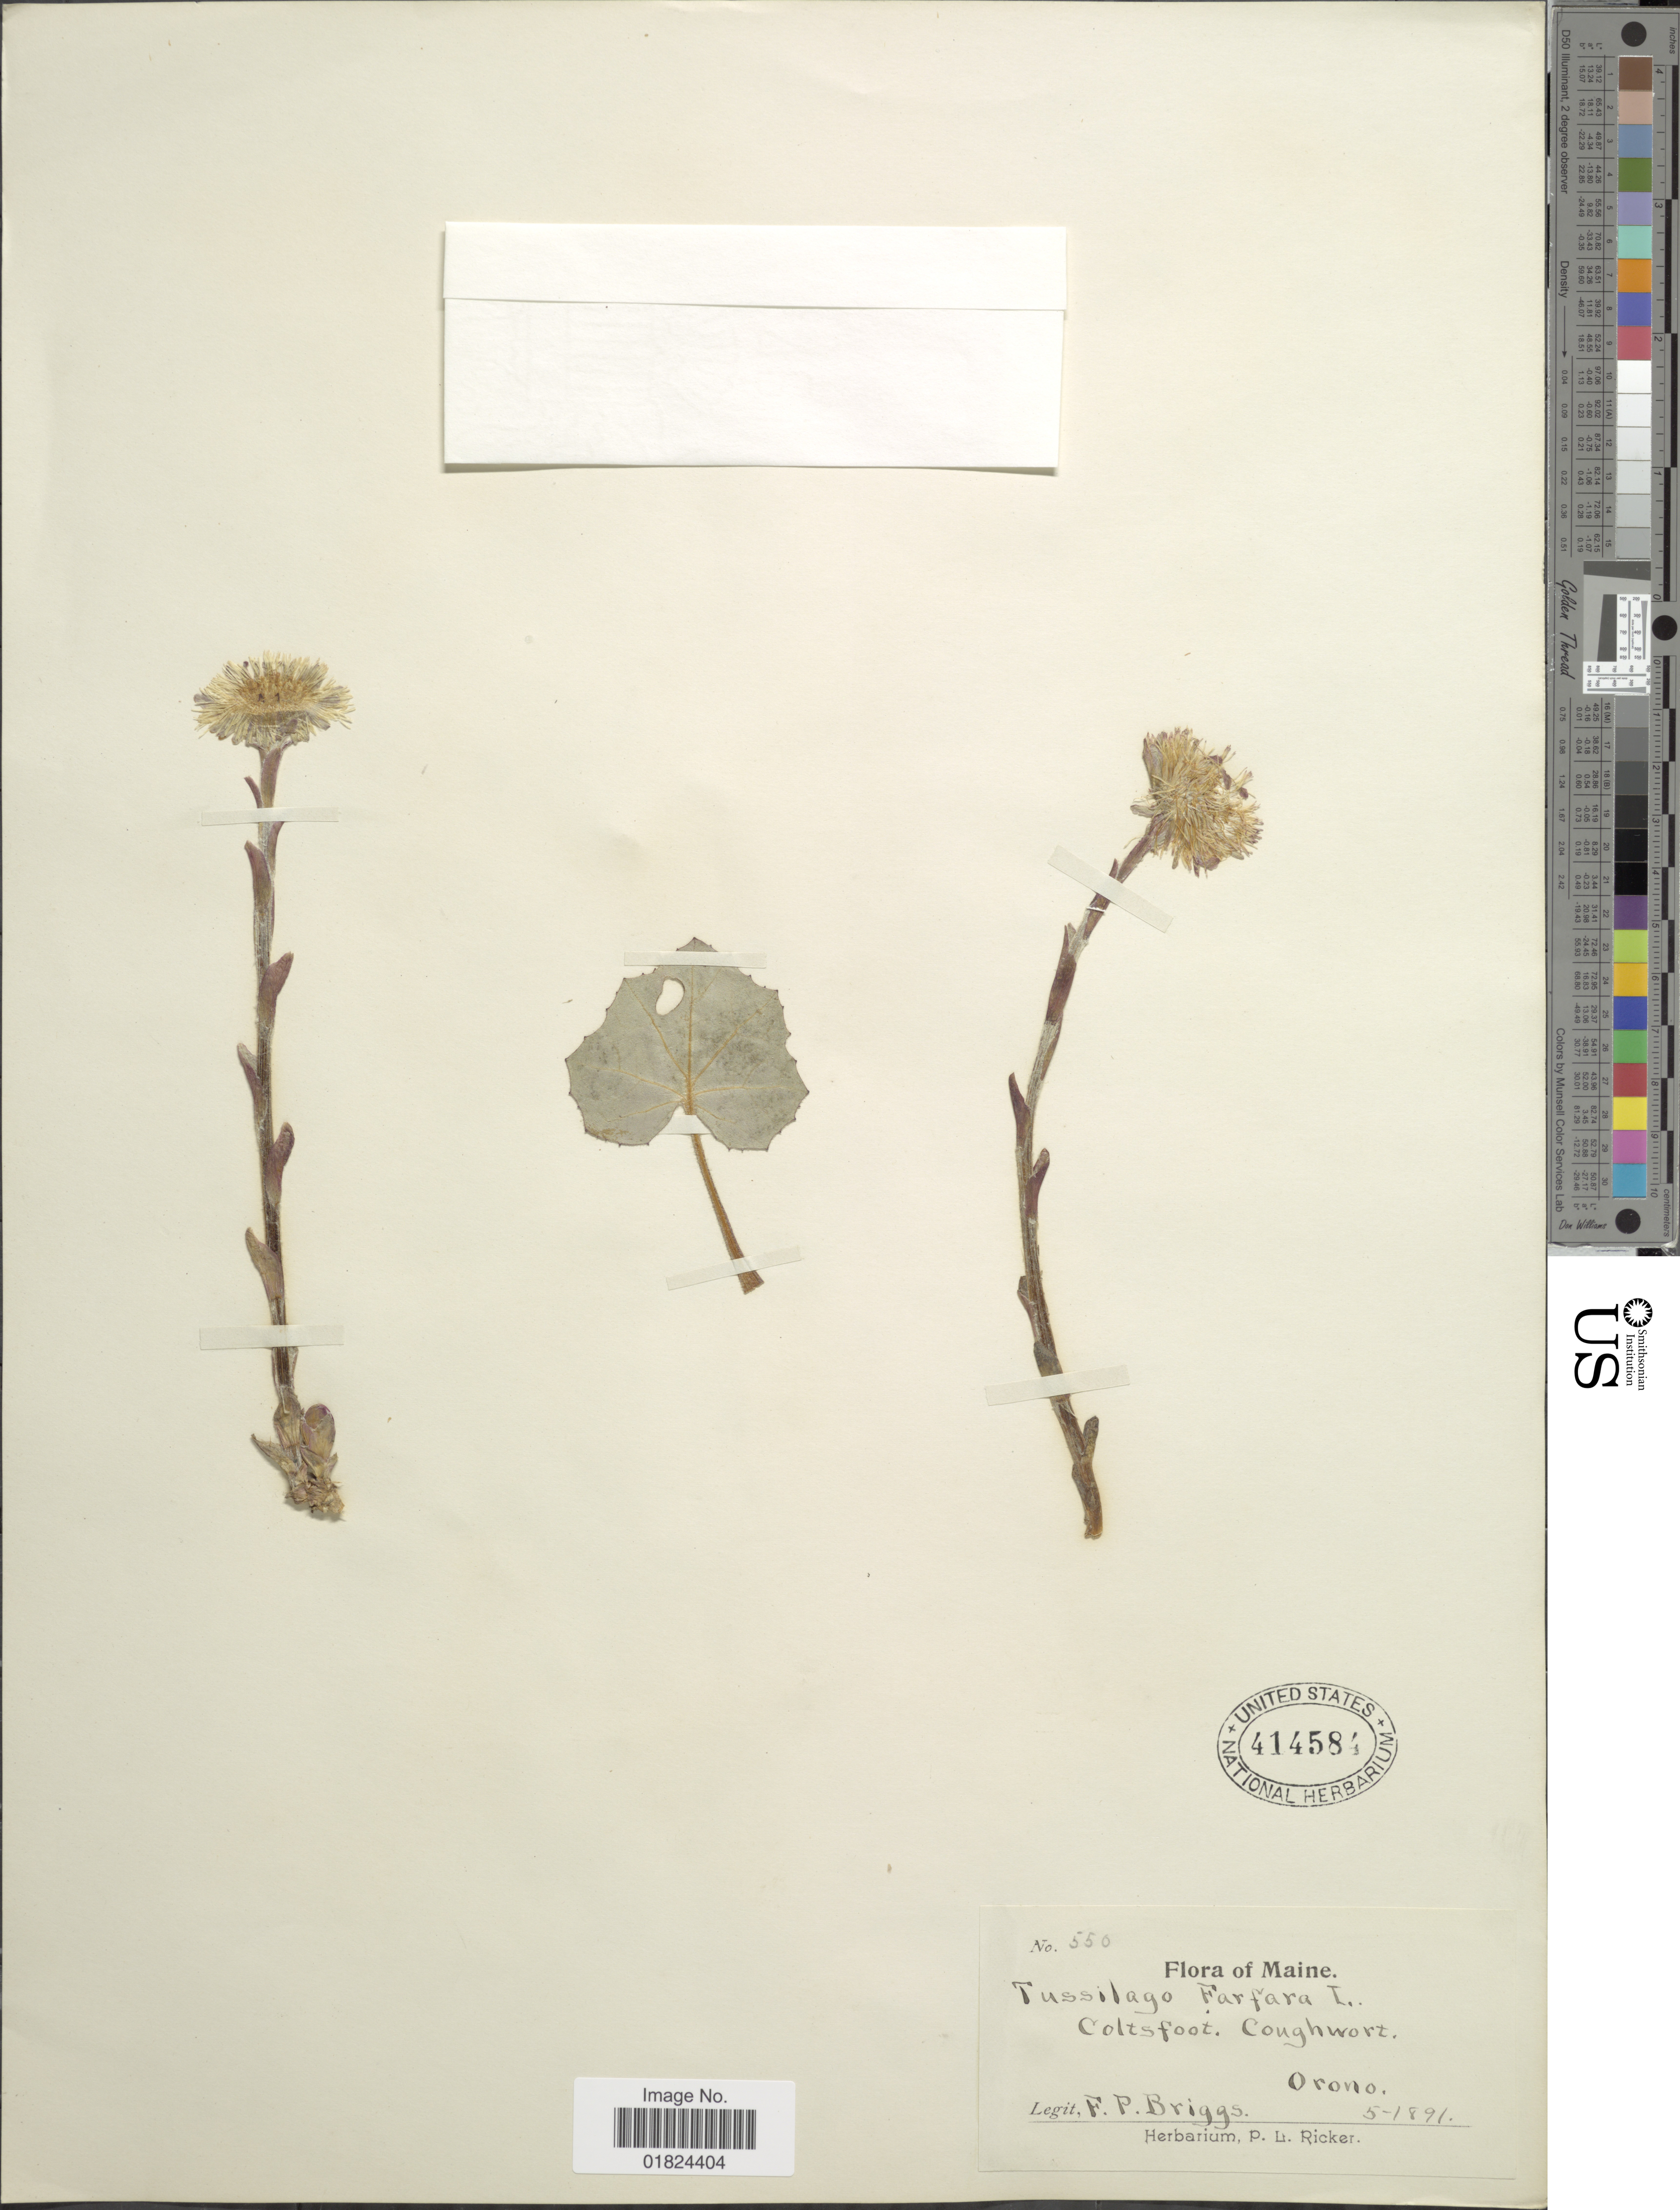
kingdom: Plantae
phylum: Tracheophyta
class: Magnoliopsida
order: Asterales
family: Asteraceae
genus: Tussilago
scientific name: Tussilago farfara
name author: L.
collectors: F. Briggs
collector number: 550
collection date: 1891-05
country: United States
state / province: Maine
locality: Colsfoot, Coughwort, Orono.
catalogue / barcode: US 414584